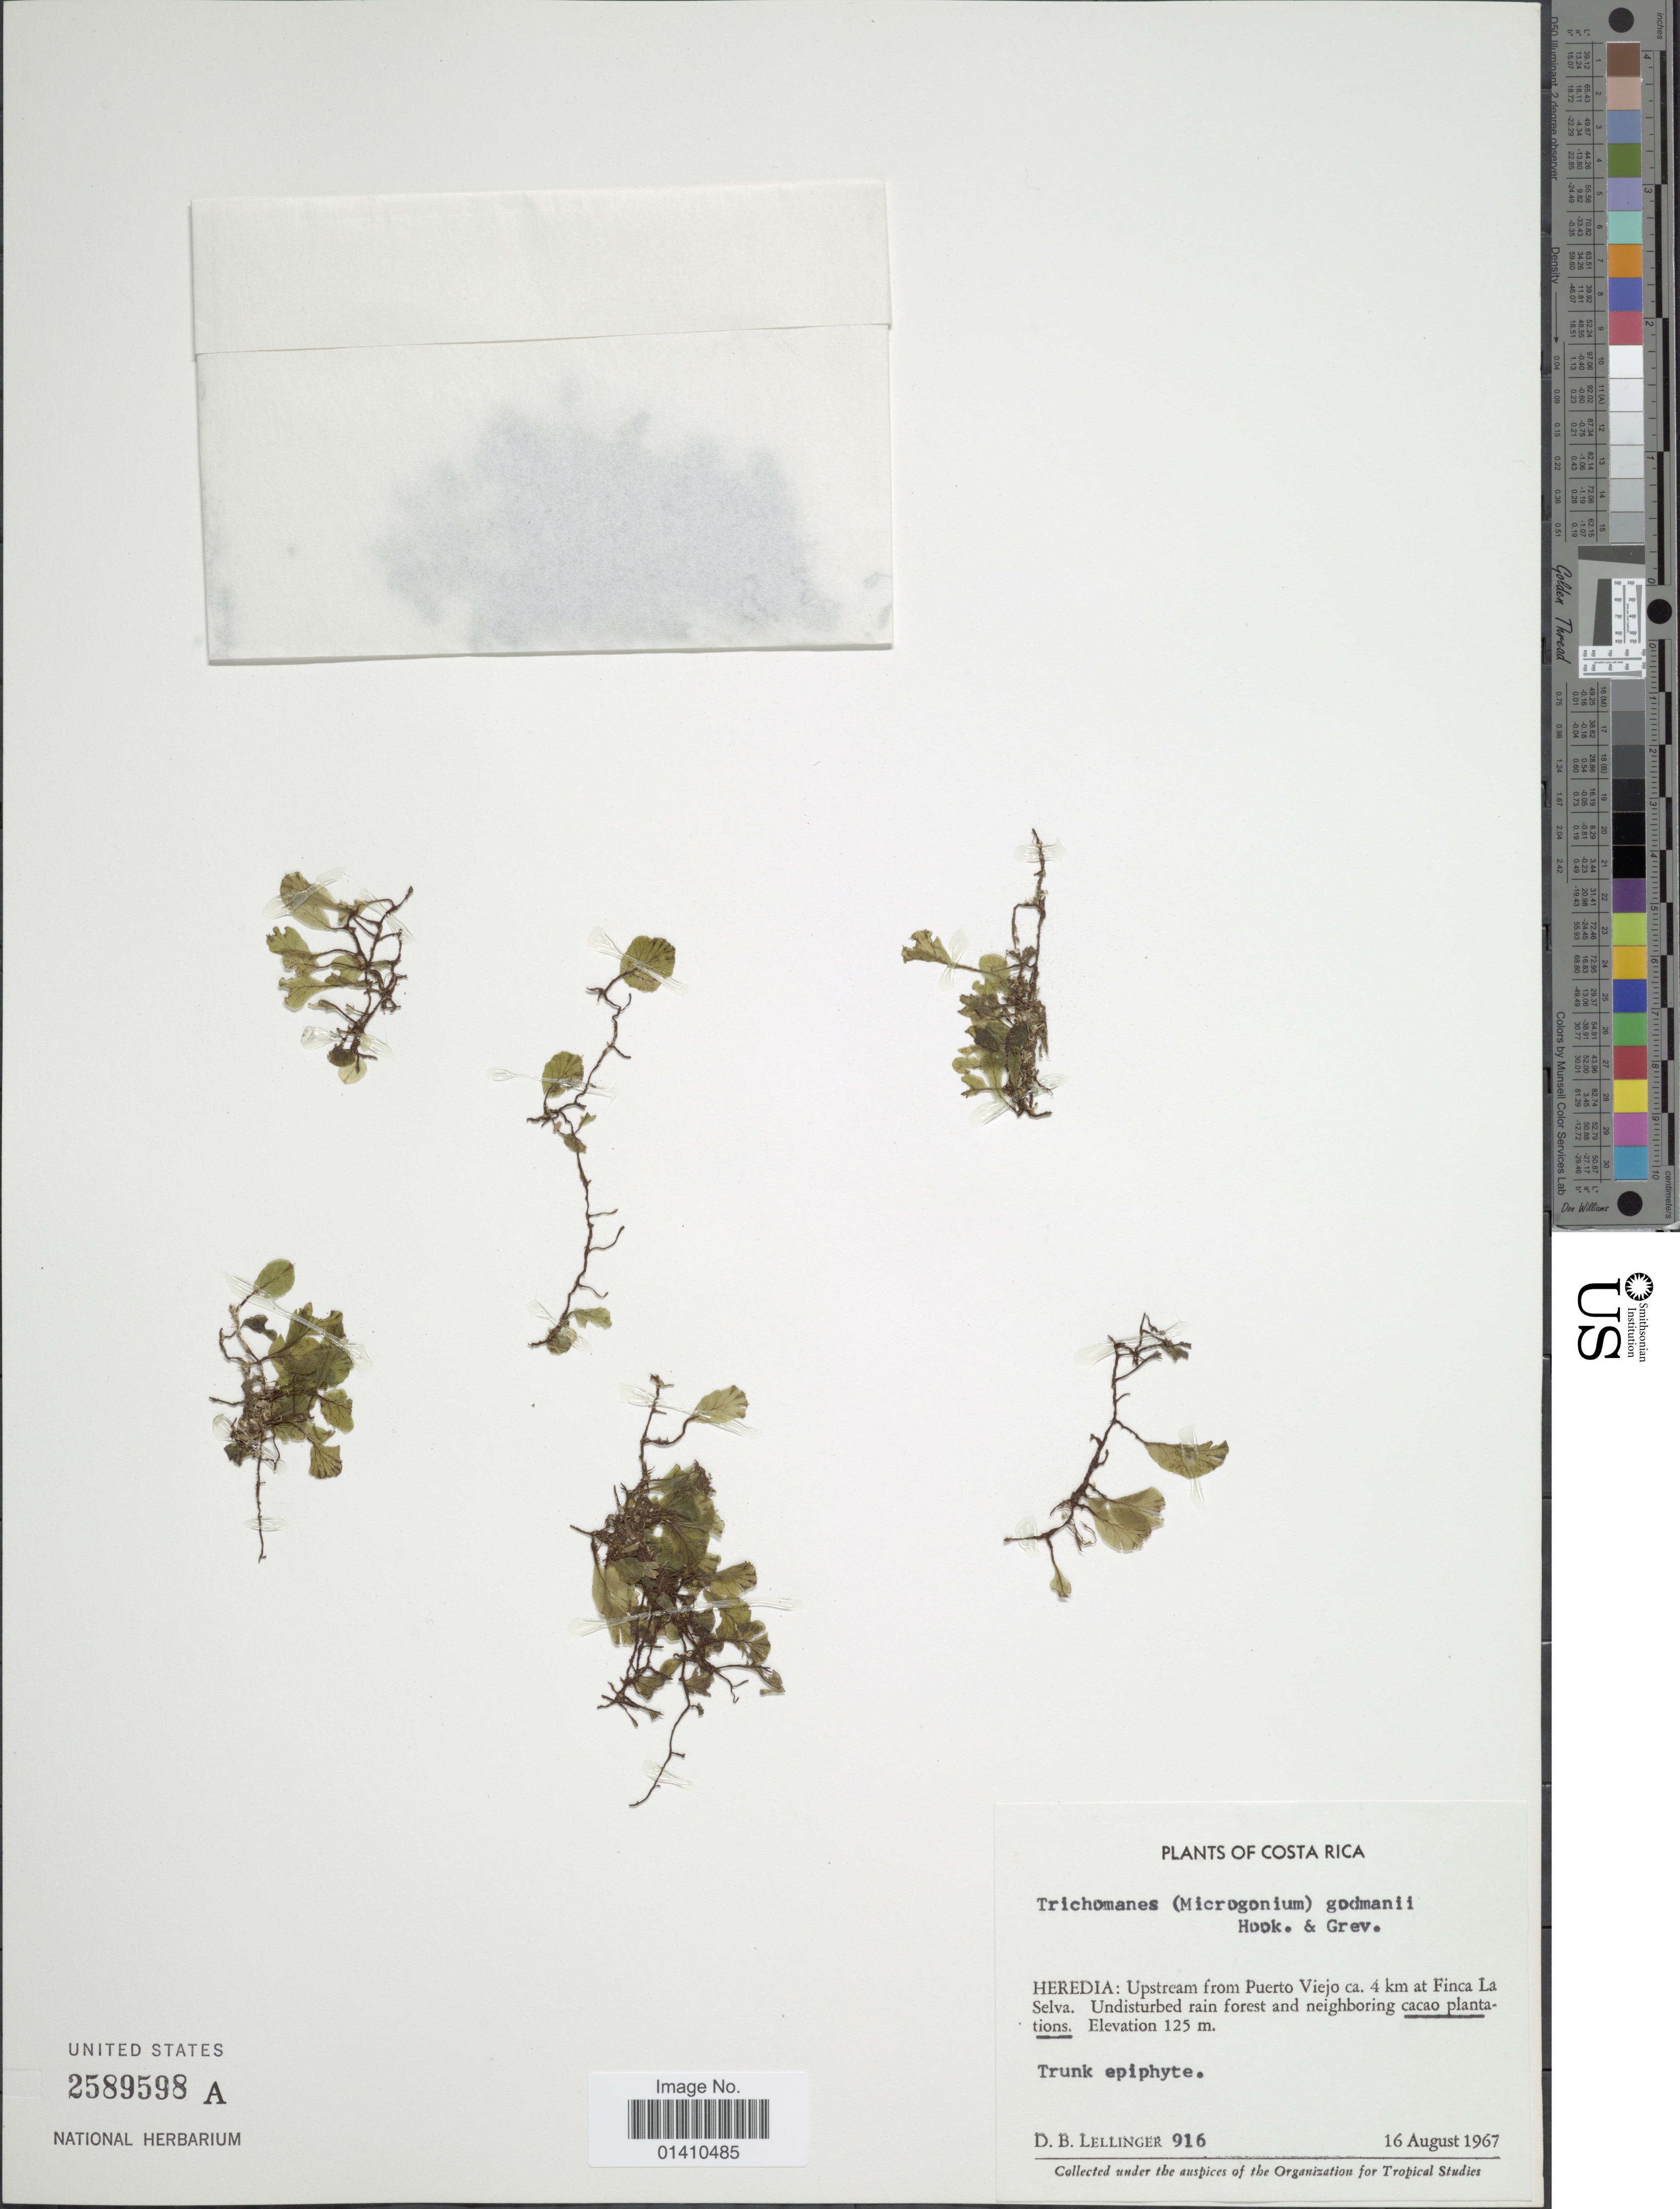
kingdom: Plantae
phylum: Tracheophyta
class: Polypodiopsida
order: Hymenophyllales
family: Hymenophyllaceae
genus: Didymoglossum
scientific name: Didymoglossum godmanii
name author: (Hook. ex Baker) Ebihara & Dubuisson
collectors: D. B. Lellinger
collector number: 916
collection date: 1967-08-16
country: Costa Rica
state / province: Heredia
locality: Upstream from Puerto Viejo, 4 km at Finca La Selva. Undisturbed rain forest and neighboring cacao plantations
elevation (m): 125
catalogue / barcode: US 2589598A